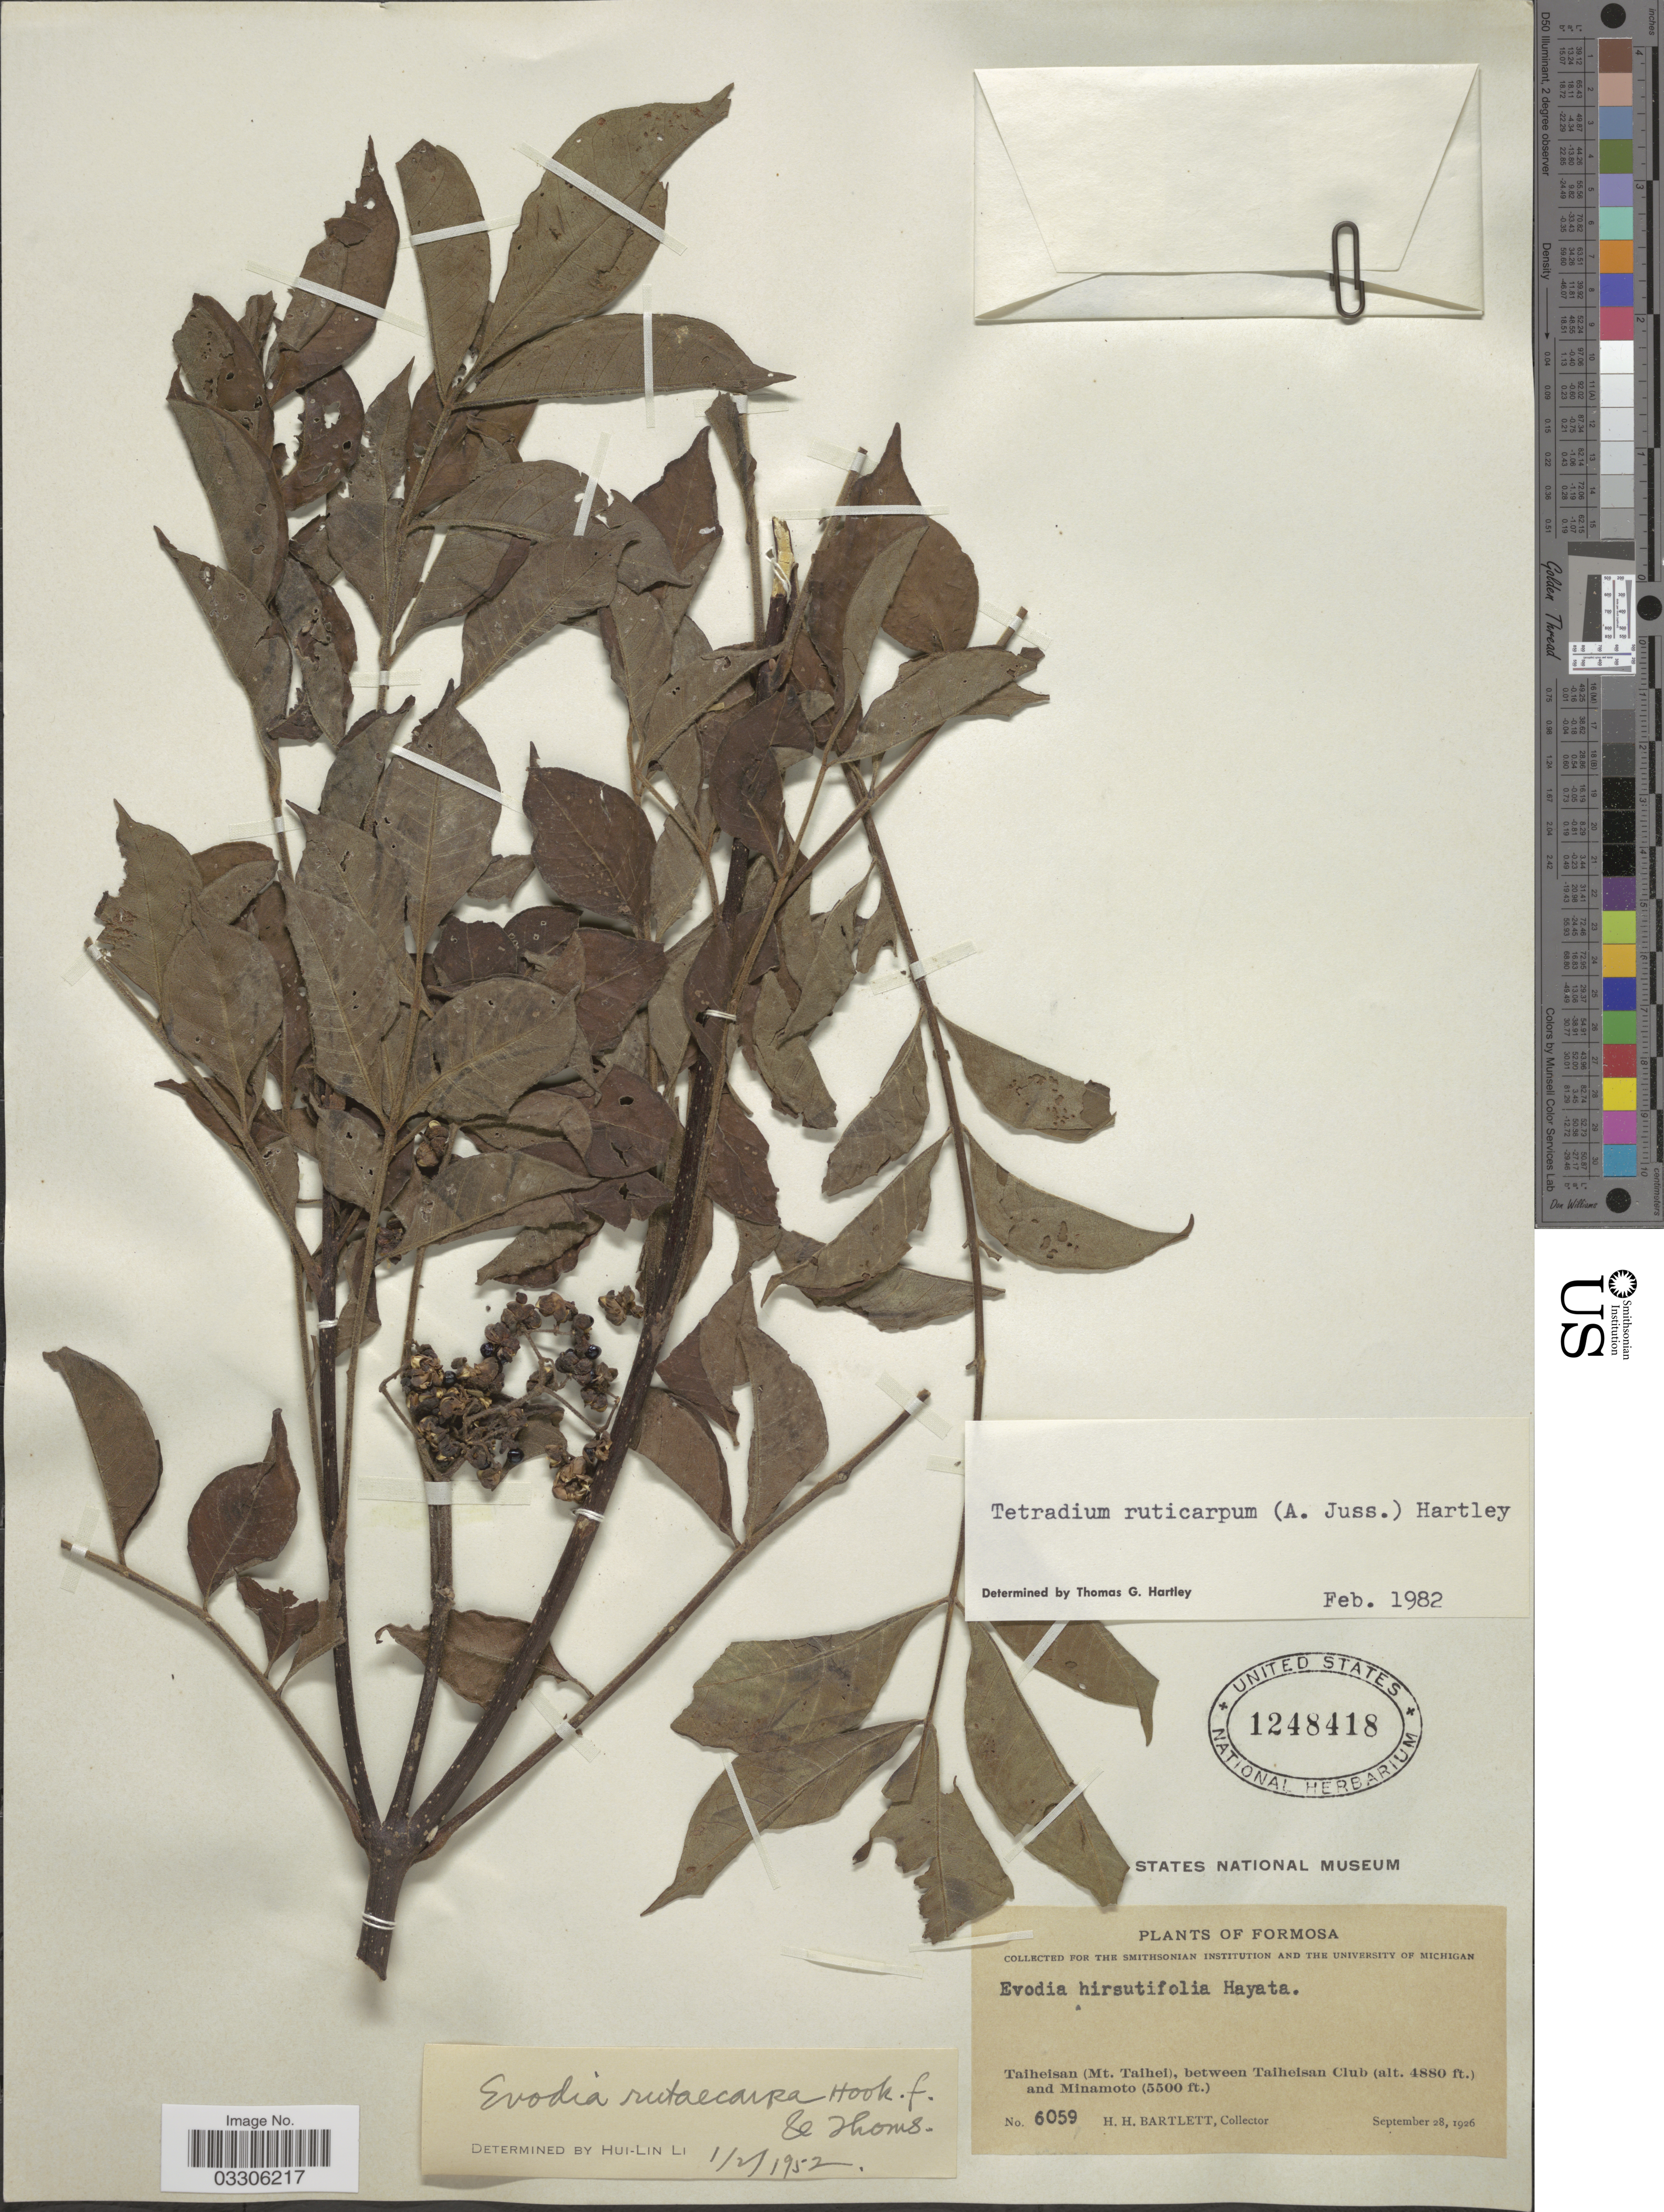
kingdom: Plantae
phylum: Tracheophyta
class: Magnoliopsida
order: Sapindales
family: Rutaceae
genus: Tetradium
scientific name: Tetradium ruticarpum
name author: (A. Juss.) T.G. Hartley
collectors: H. H. Bartlett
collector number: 6059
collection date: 1926-09-28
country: Taiwan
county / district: Yilan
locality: Formosa. Taiheisan (Mt. Taihei), between Taiheisan Club and Minamoto.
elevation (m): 1487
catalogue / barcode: US 1248418